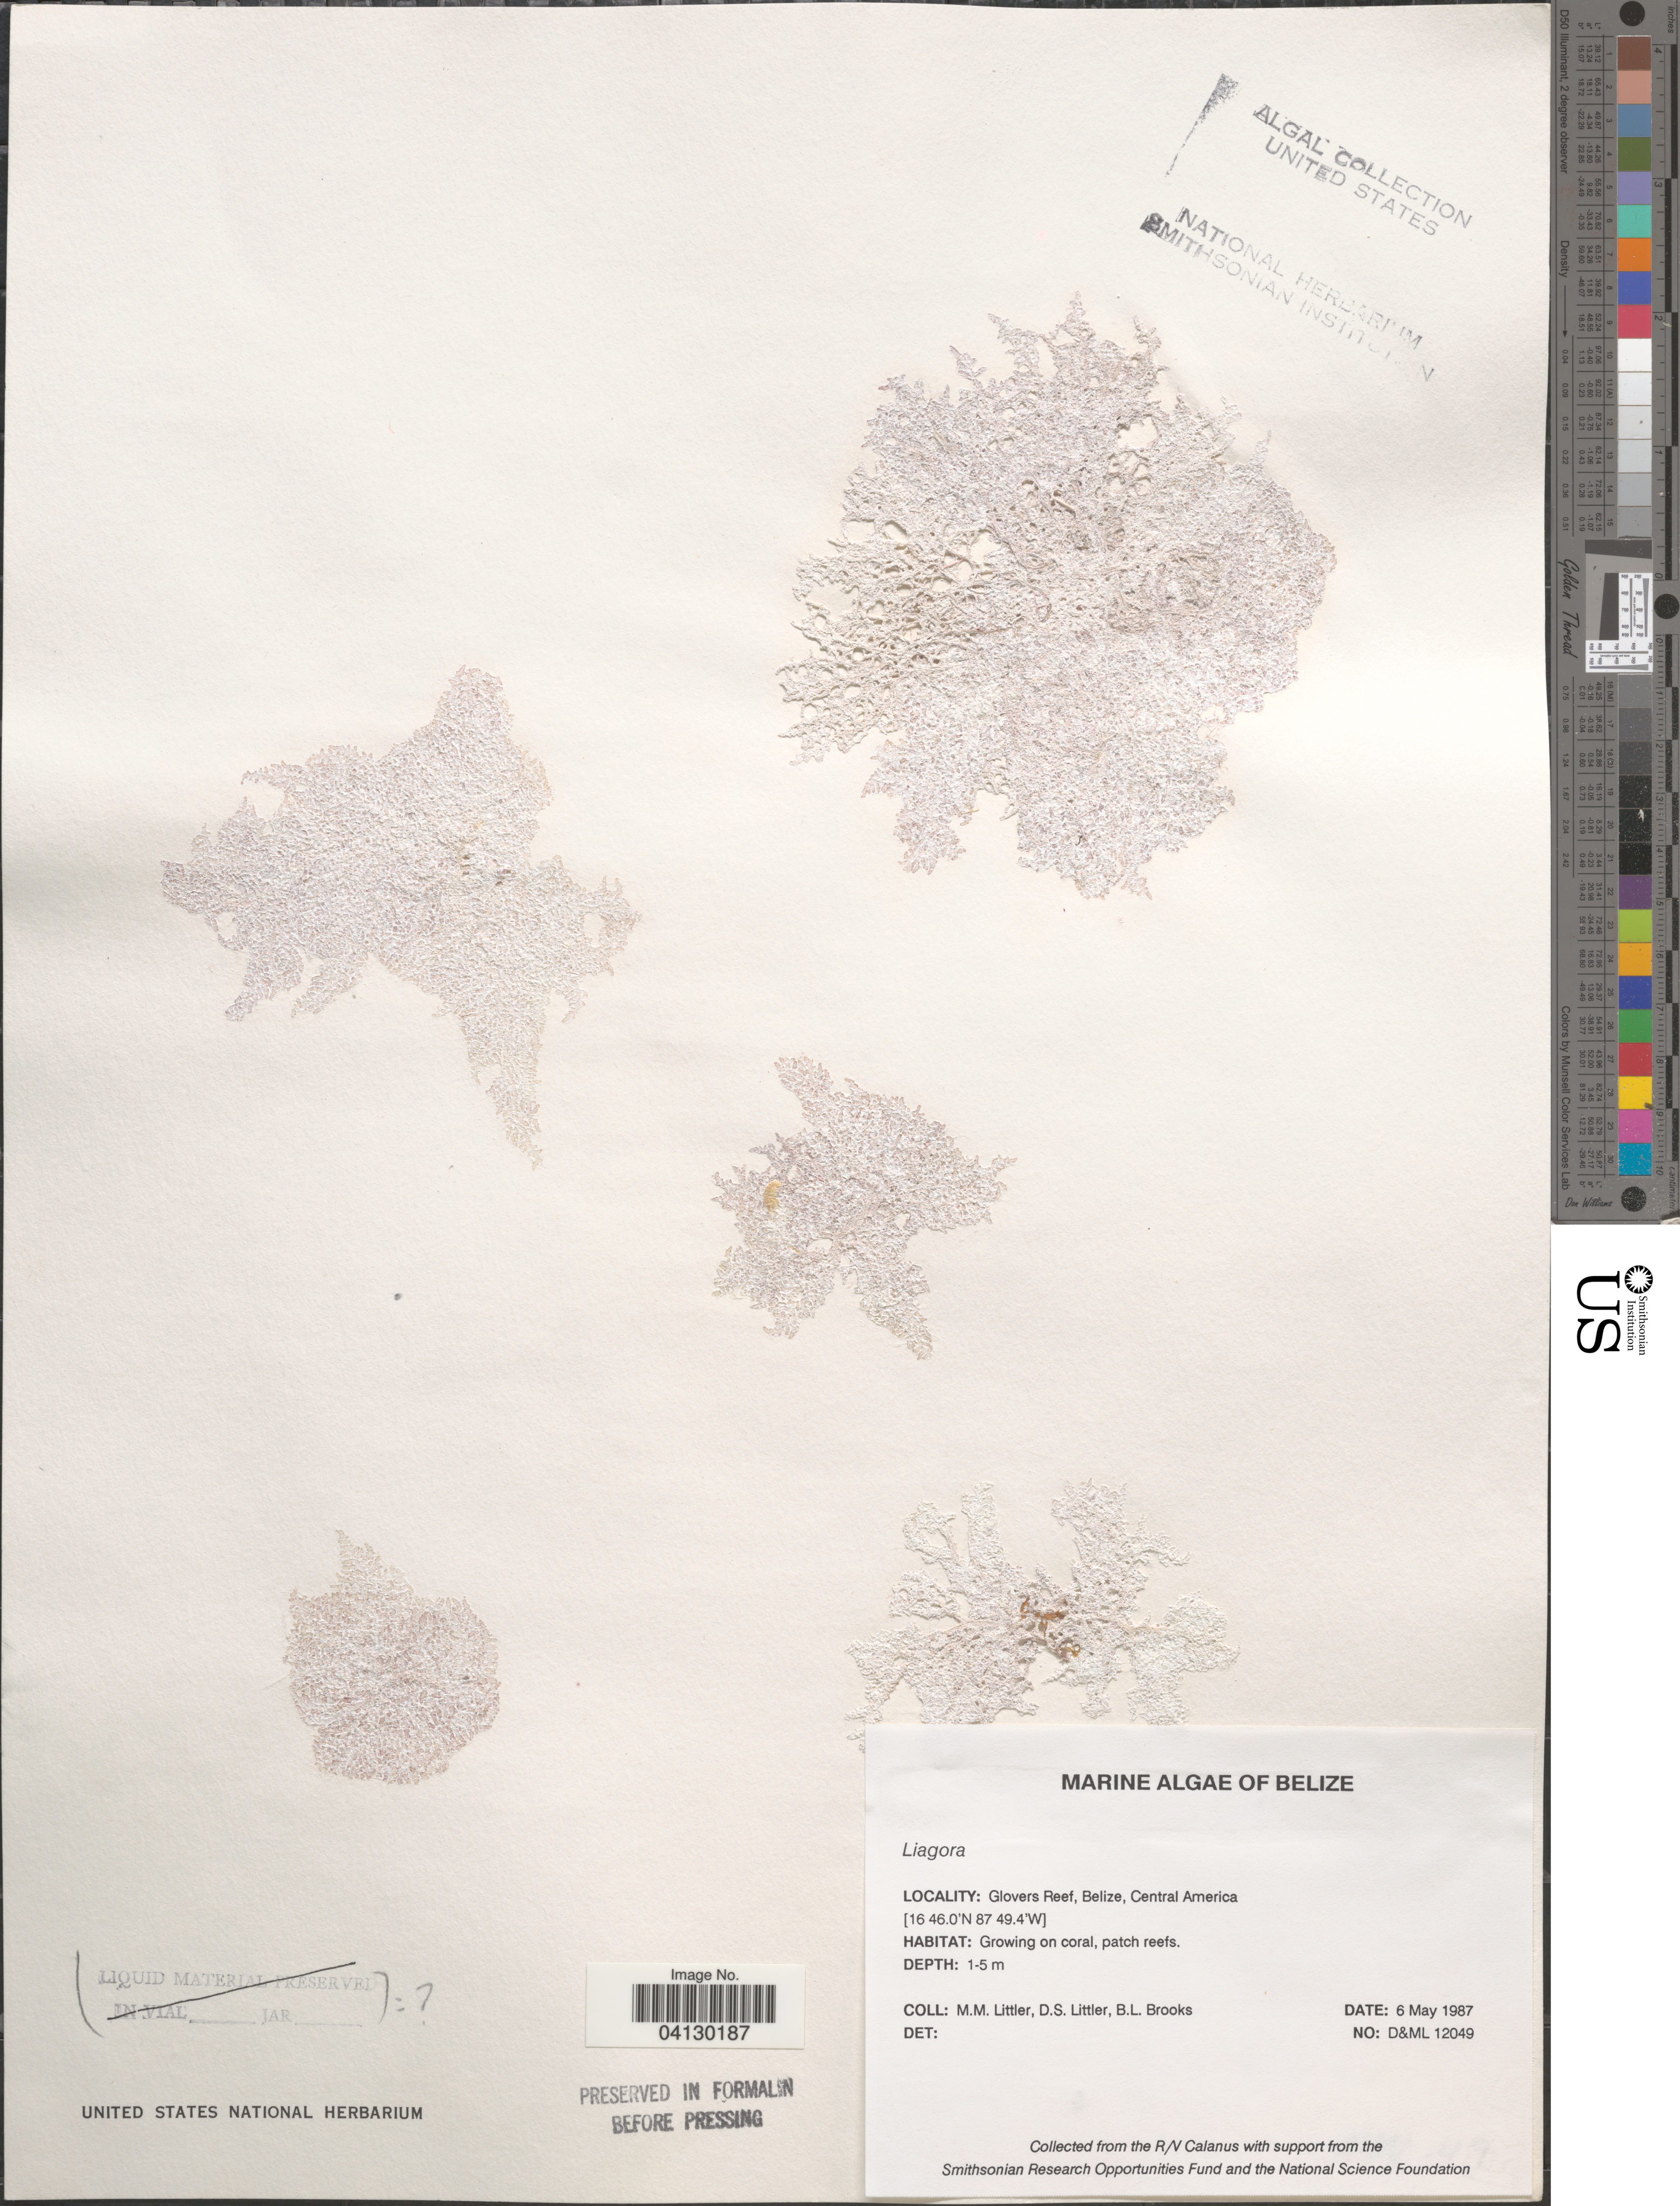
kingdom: Plantae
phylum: Rhodophyta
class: Florideophyceae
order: Nemaliales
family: Liagoraceae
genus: Liagora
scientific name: Liagora sp.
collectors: D. S. Littler & B. Brooks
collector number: D&ML12049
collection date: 1987-05-06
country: Belize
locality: Glovers Reef.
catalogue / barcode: US 328581